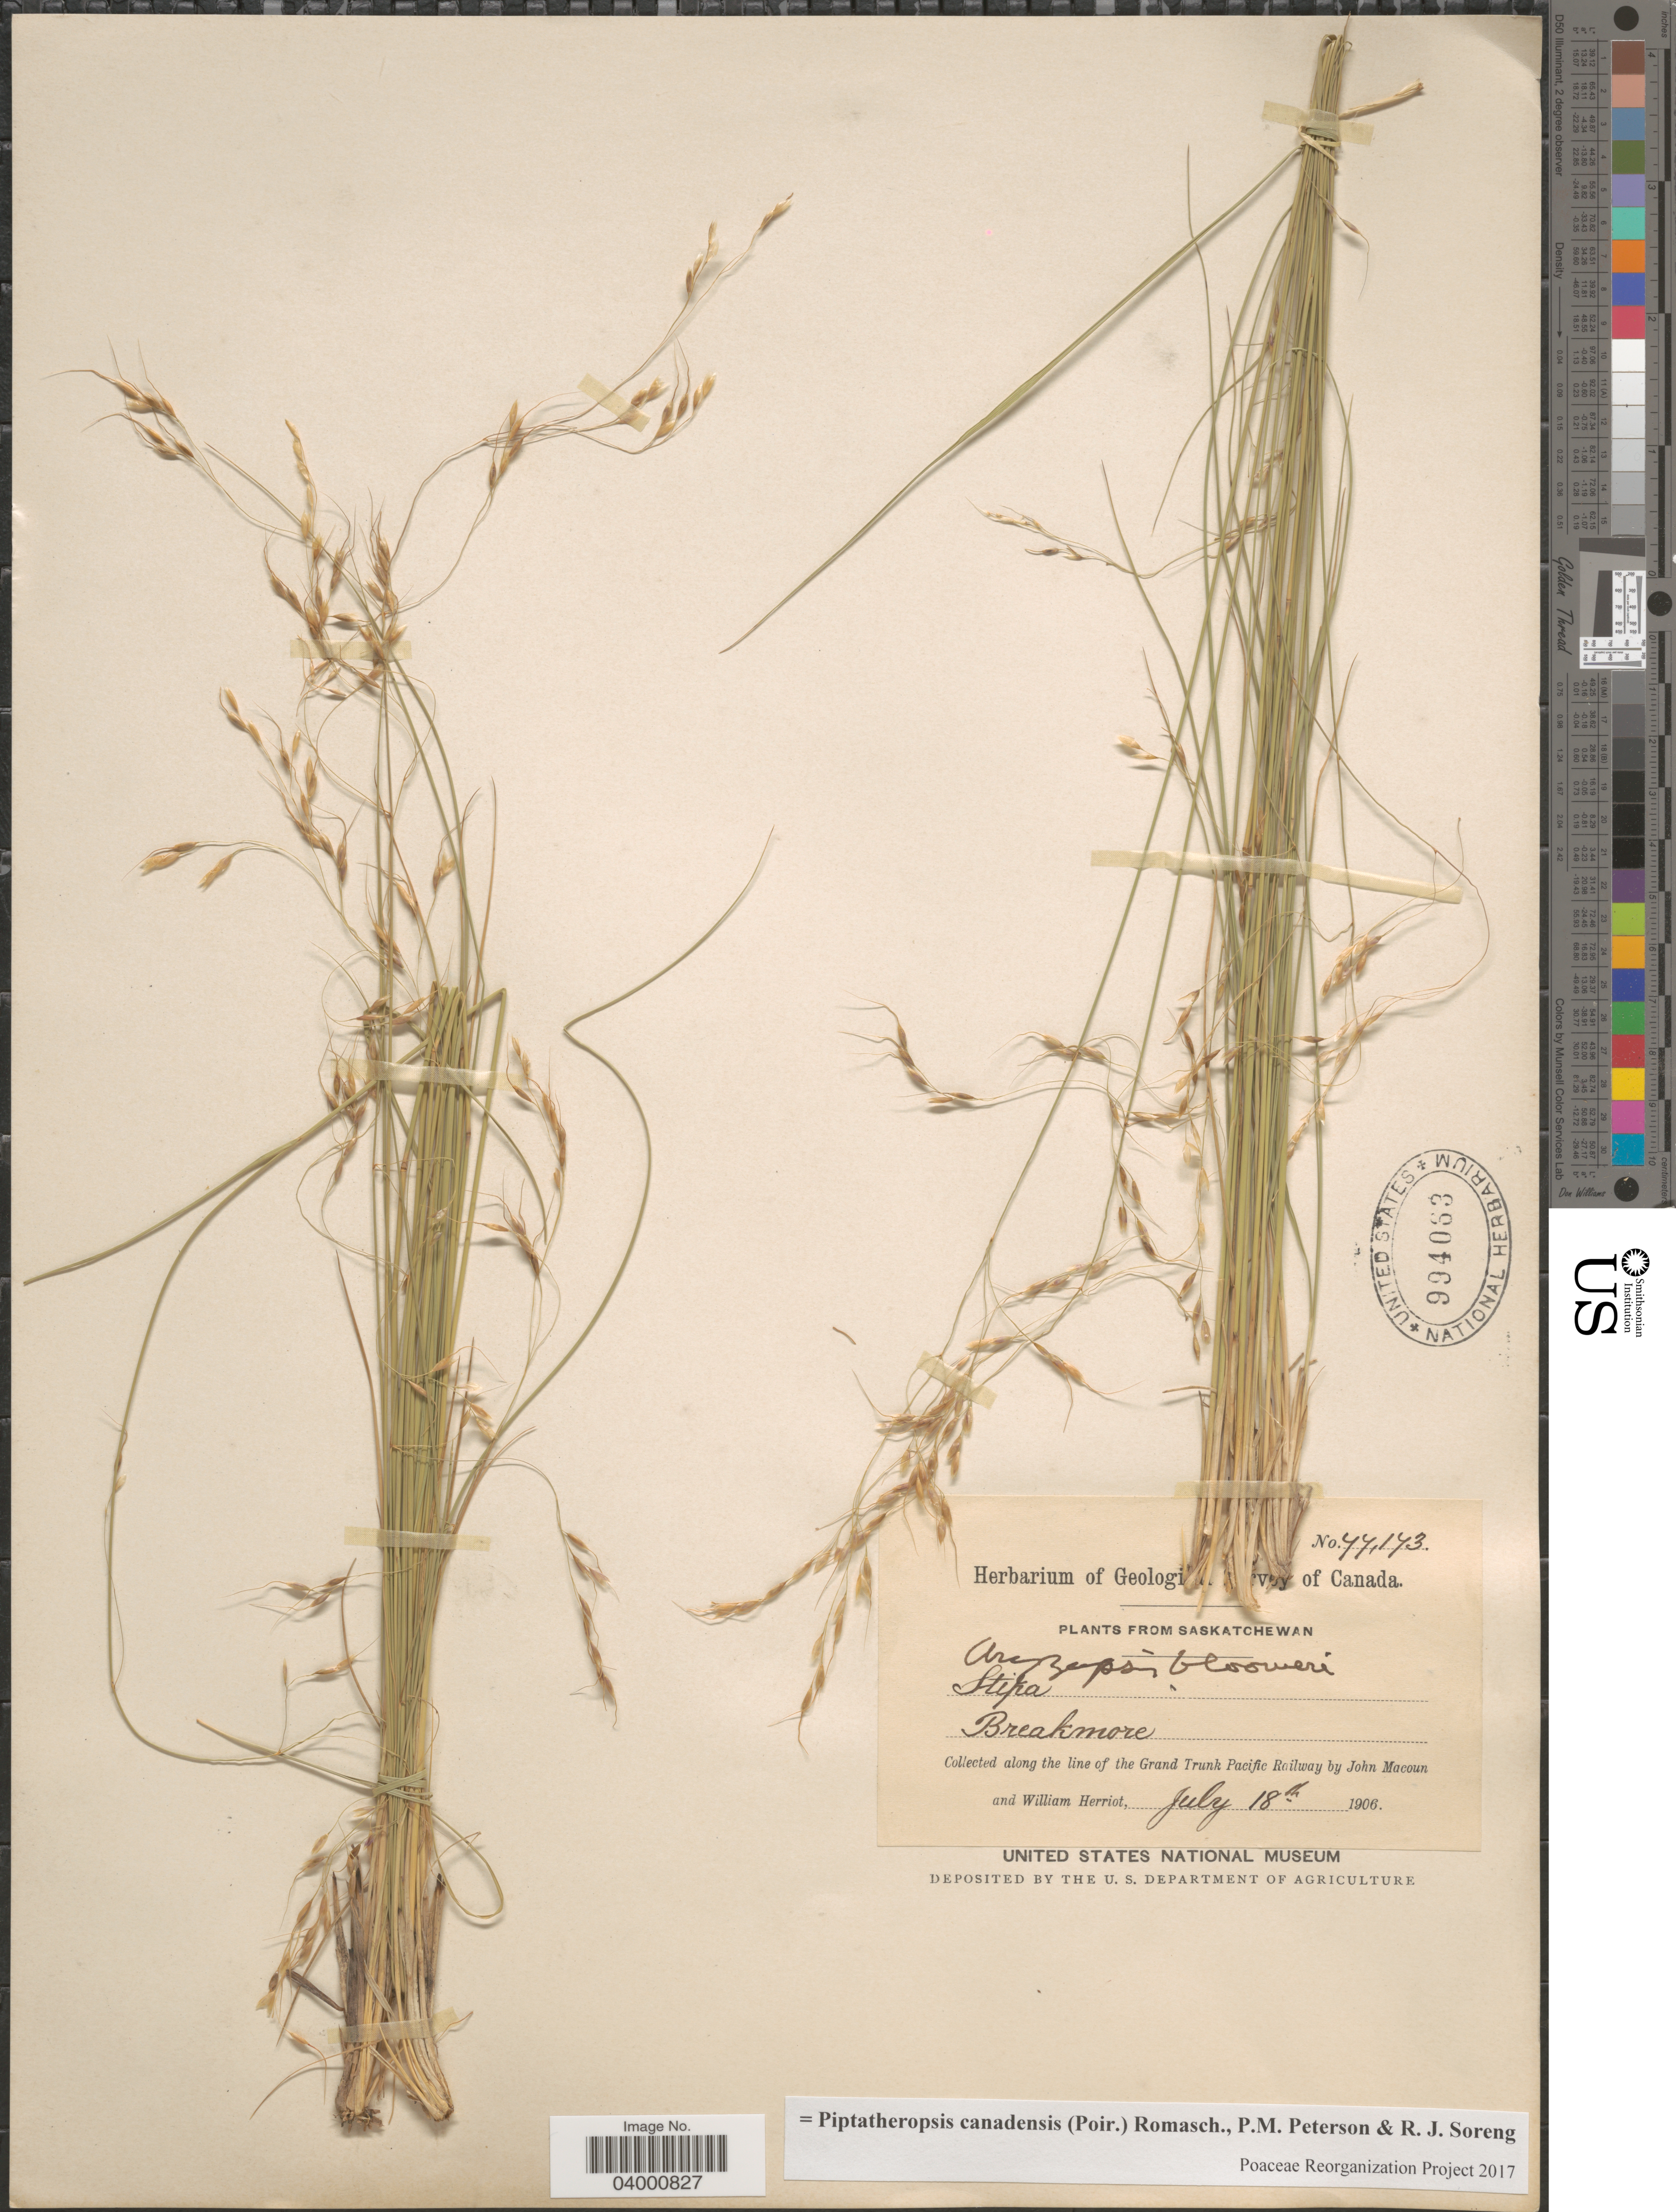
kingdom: Plantae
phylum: Tracheophyta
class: Liliopsida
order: Poales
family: Poaceae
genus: Piptatheropsis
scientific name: Piptatheropsis canadensis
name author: (Poir.) Romasch. et al.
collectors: J. Macoun & W. Herriot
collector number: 77173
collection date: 1906-07-18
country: Canada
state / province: Saskatchewan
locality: Breakmore. Along the line of the Grand Trunk Pacific Railway.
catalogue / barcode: US 994063